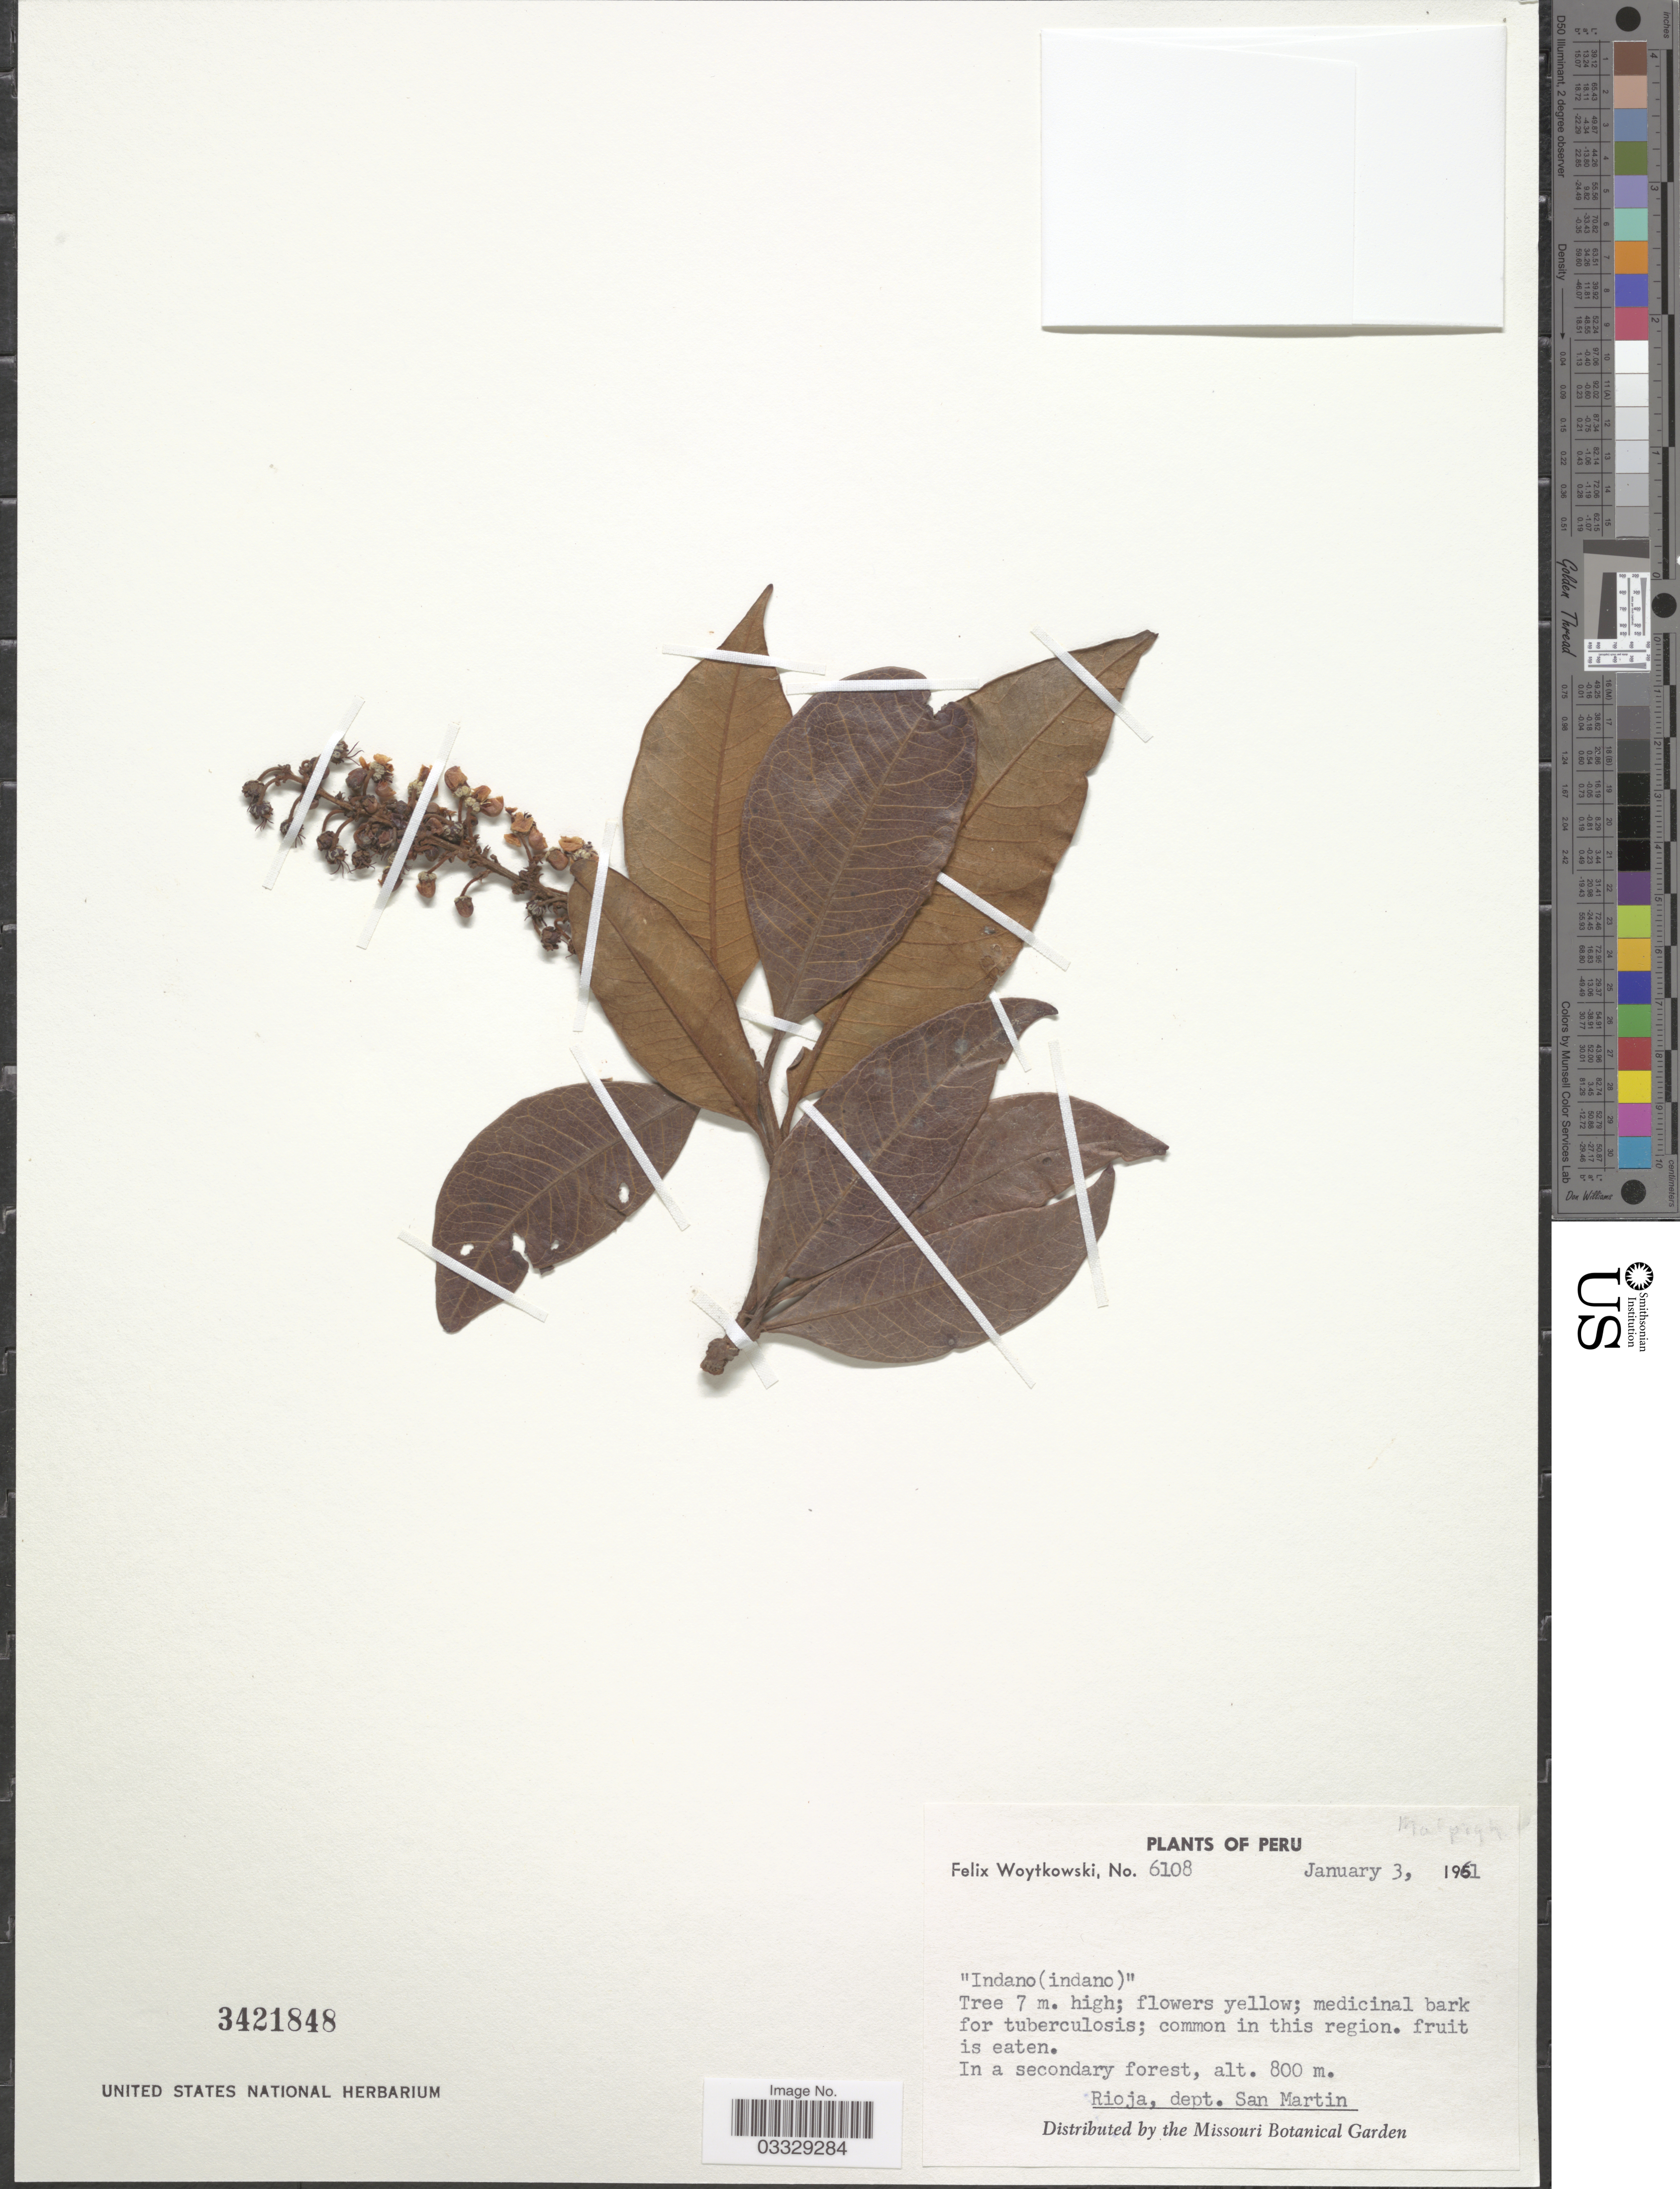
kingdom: Plantae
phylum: Tracheophyta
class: Magnoliopsida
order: Malpighiales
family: Malpighiaceae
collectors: F. Woytkowski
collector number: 6108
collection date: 1961-01-03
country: Peru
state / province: San Martín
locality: Rioja, dept. San Martin.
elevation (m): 800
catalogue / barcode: US 3421848